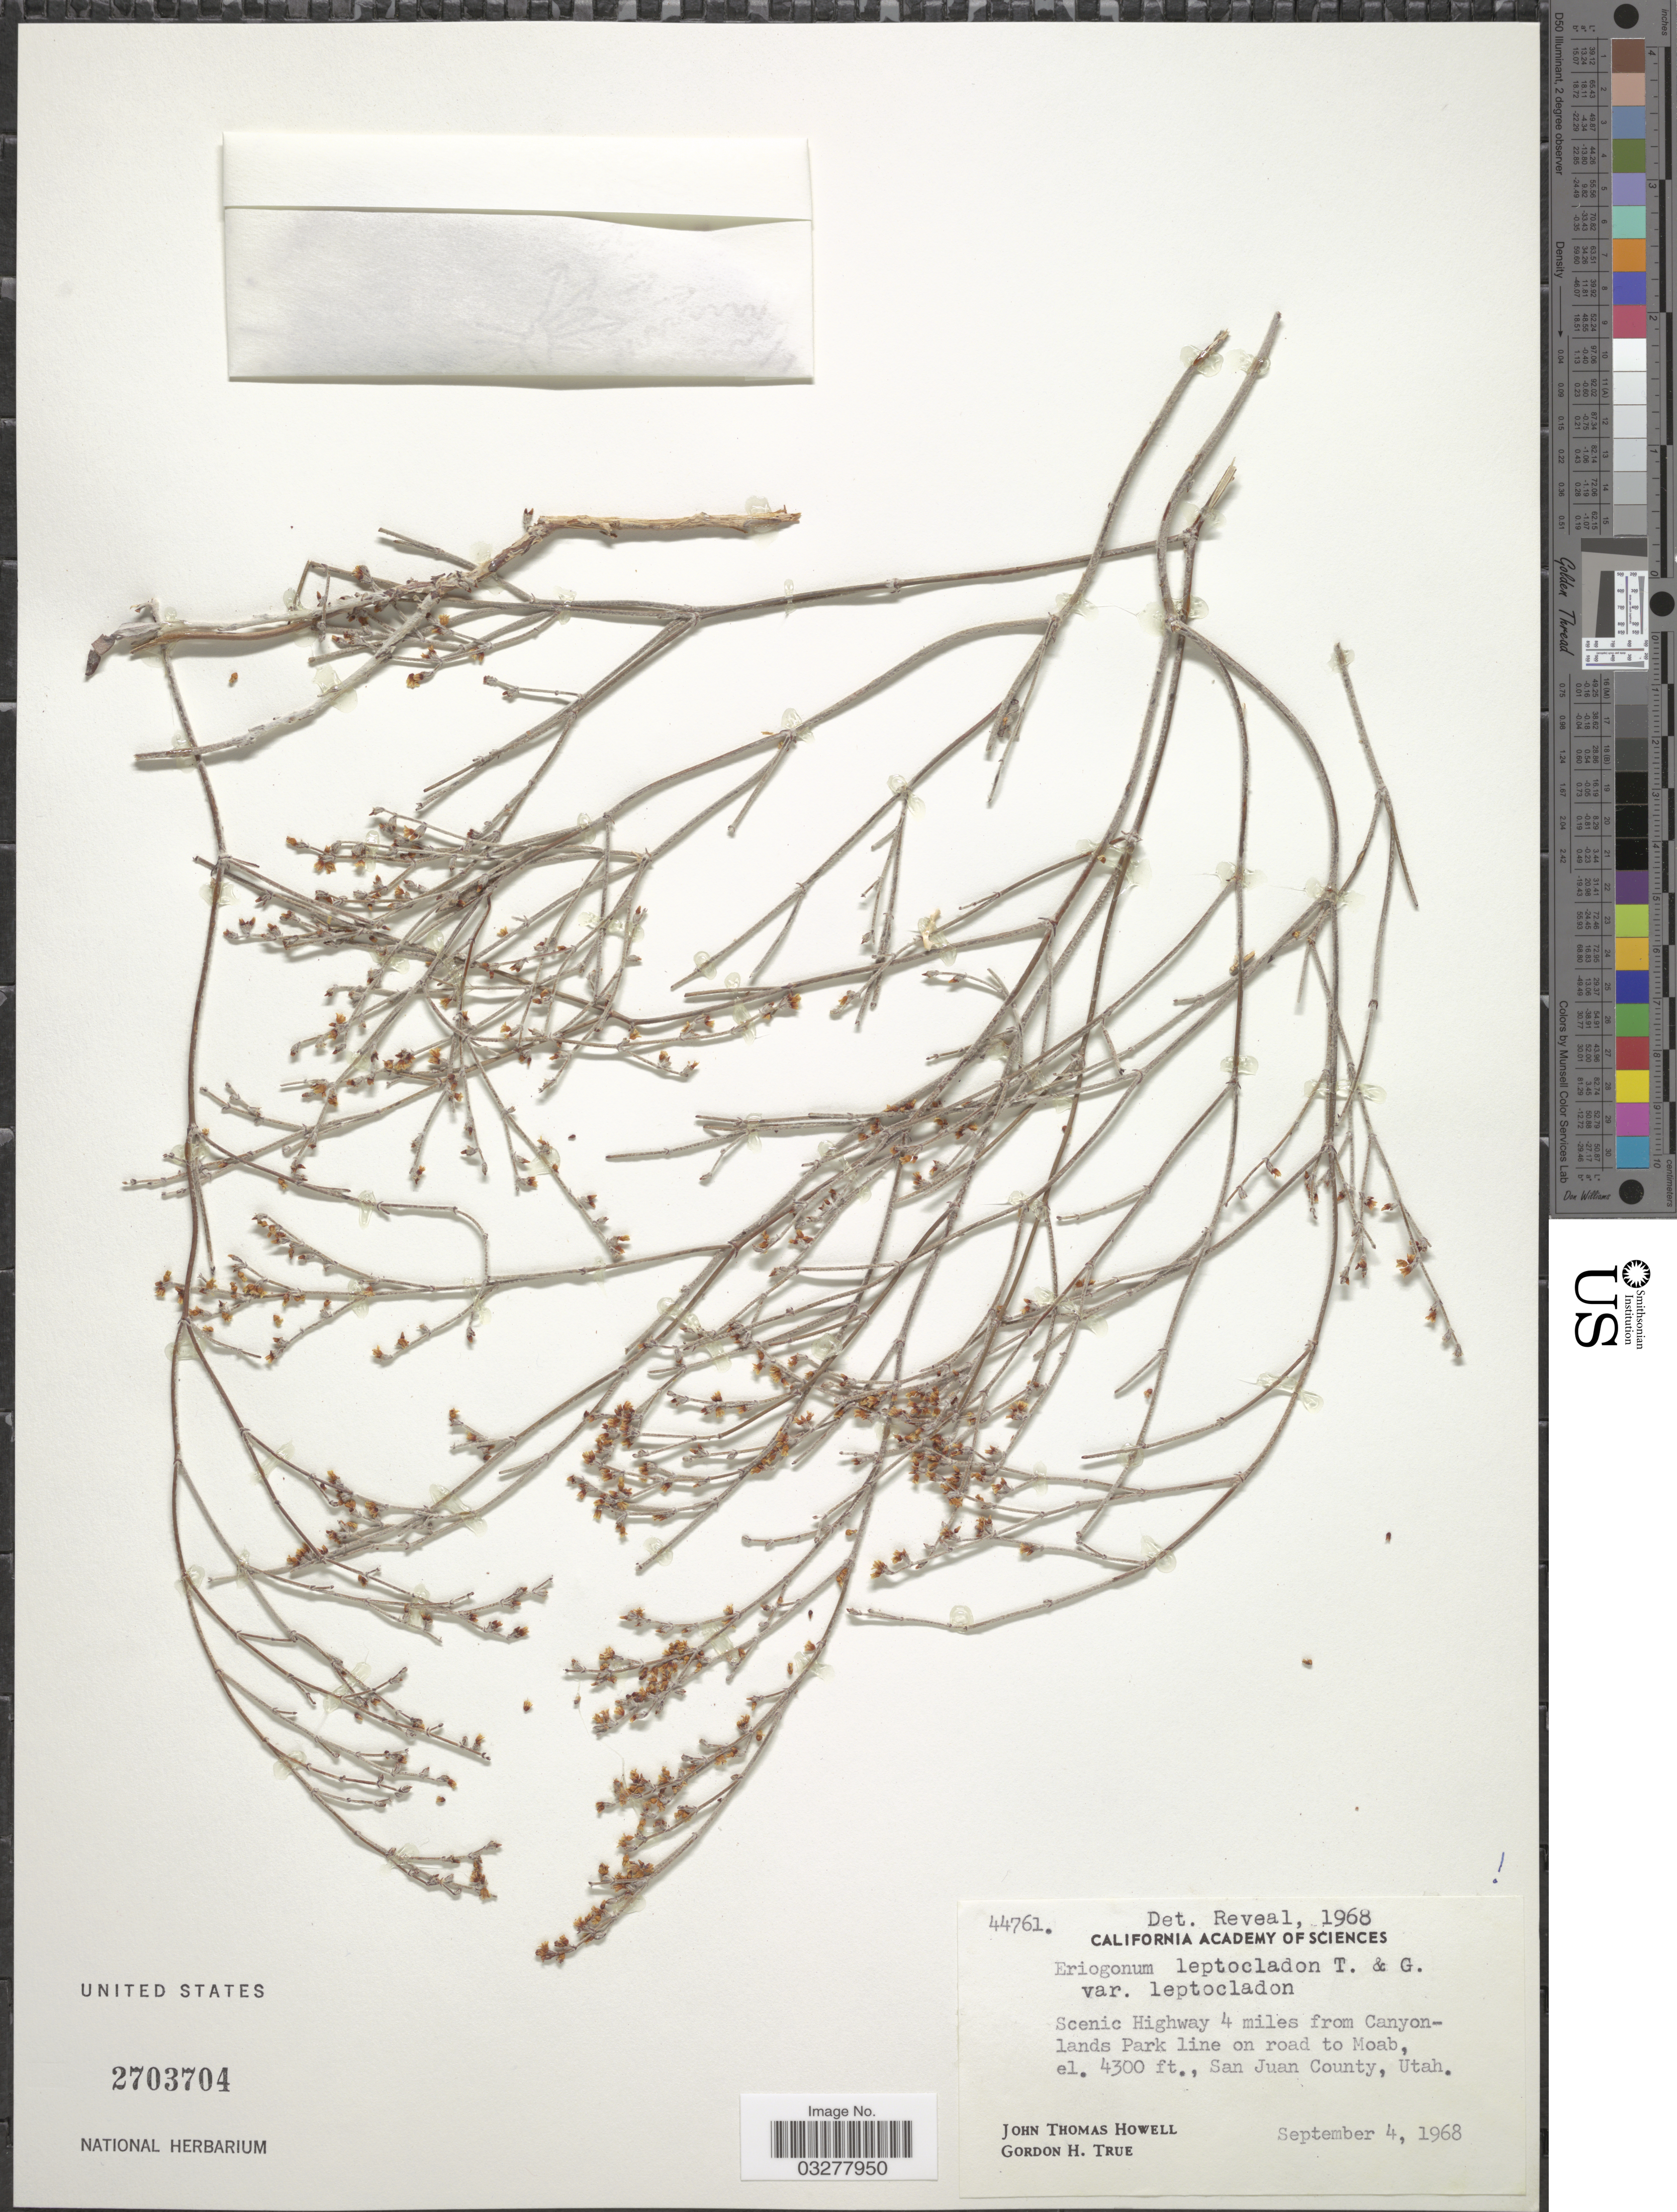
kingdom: Plantae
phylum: Tracheophyta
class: Magnoliopsida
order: Caryophyllales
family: Polygonaceae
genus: Eriogonum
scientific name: Eriogonum leptocladon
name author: Torr. & A. Gray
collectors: J. T. Howell & G. H. True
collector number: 44761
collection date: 1968-09-04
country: United States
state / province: Utah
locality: Scenic Highway 4 miles from Canyonlands Park line on road to Moab, San Juan County.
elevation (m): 1311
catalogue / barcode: US 2703704